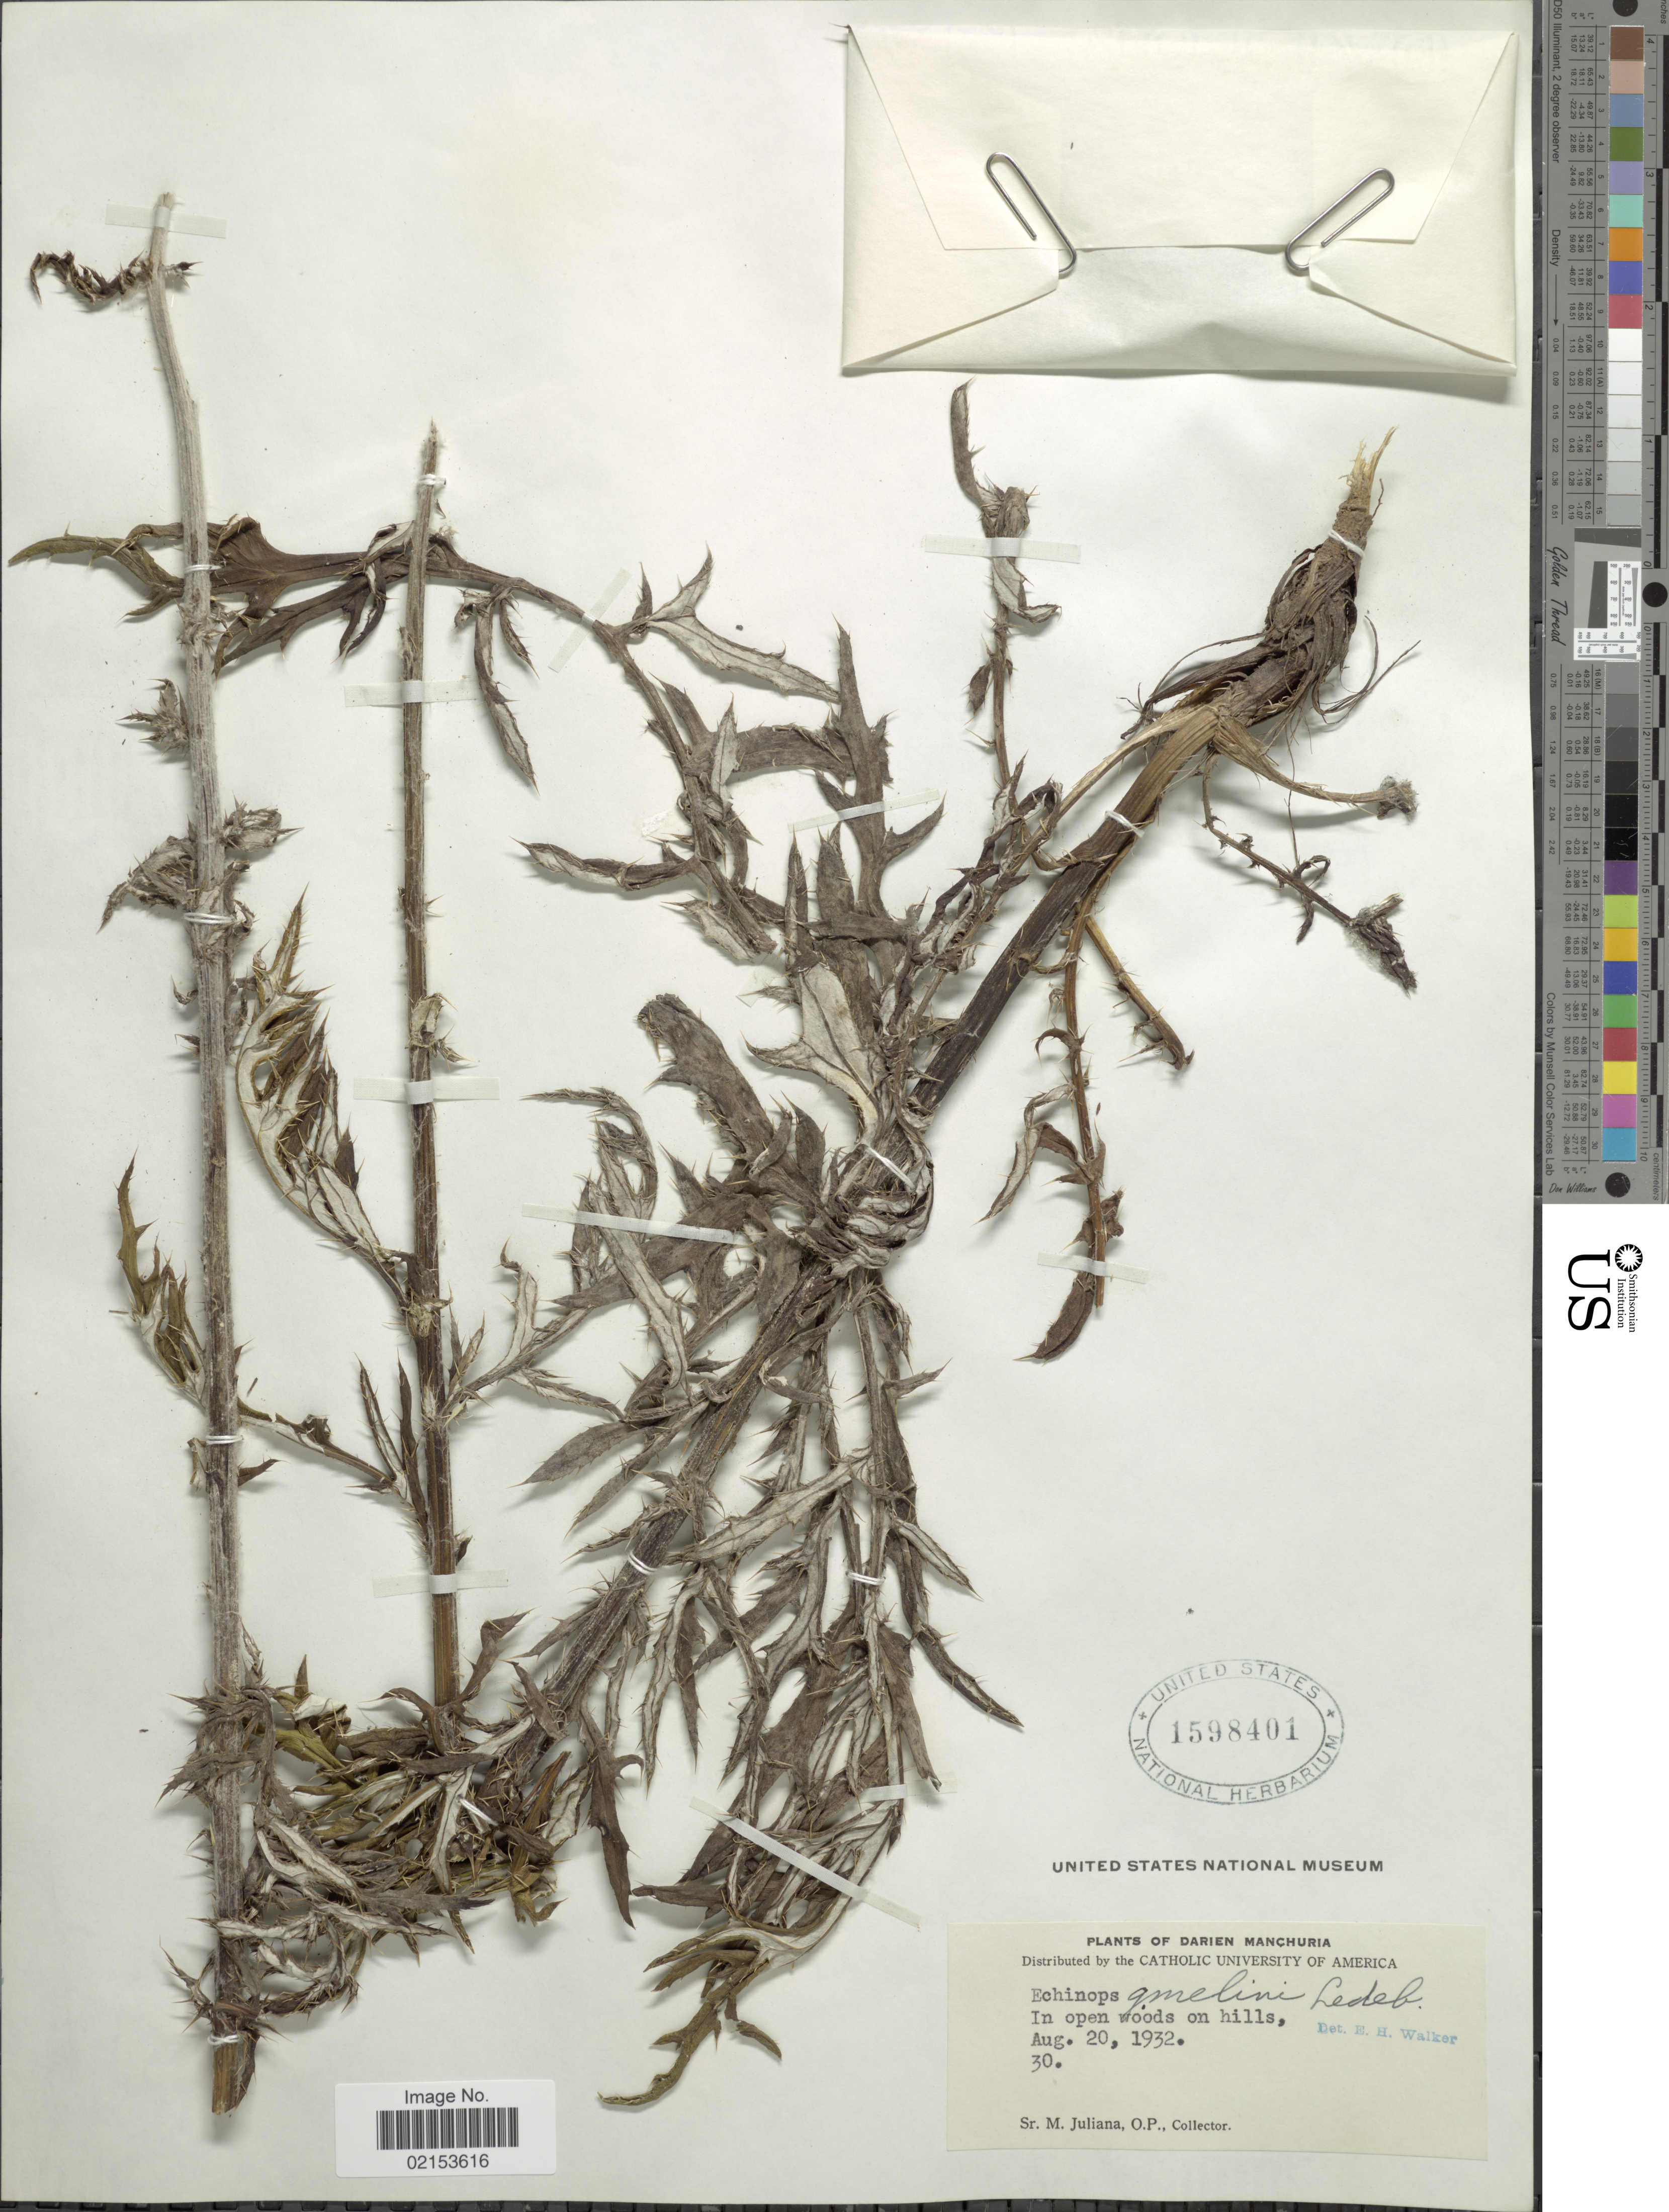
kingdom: Plantae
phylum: Tracheophyta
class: Magnoliopsida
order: Asterales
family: Asteraceae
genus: Echinops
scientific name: Echinops gmelini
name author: Turcz.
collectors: Marie Juliana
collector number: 30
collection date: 1932-08-20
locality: Darien Manchuria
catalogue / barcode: US 1598401